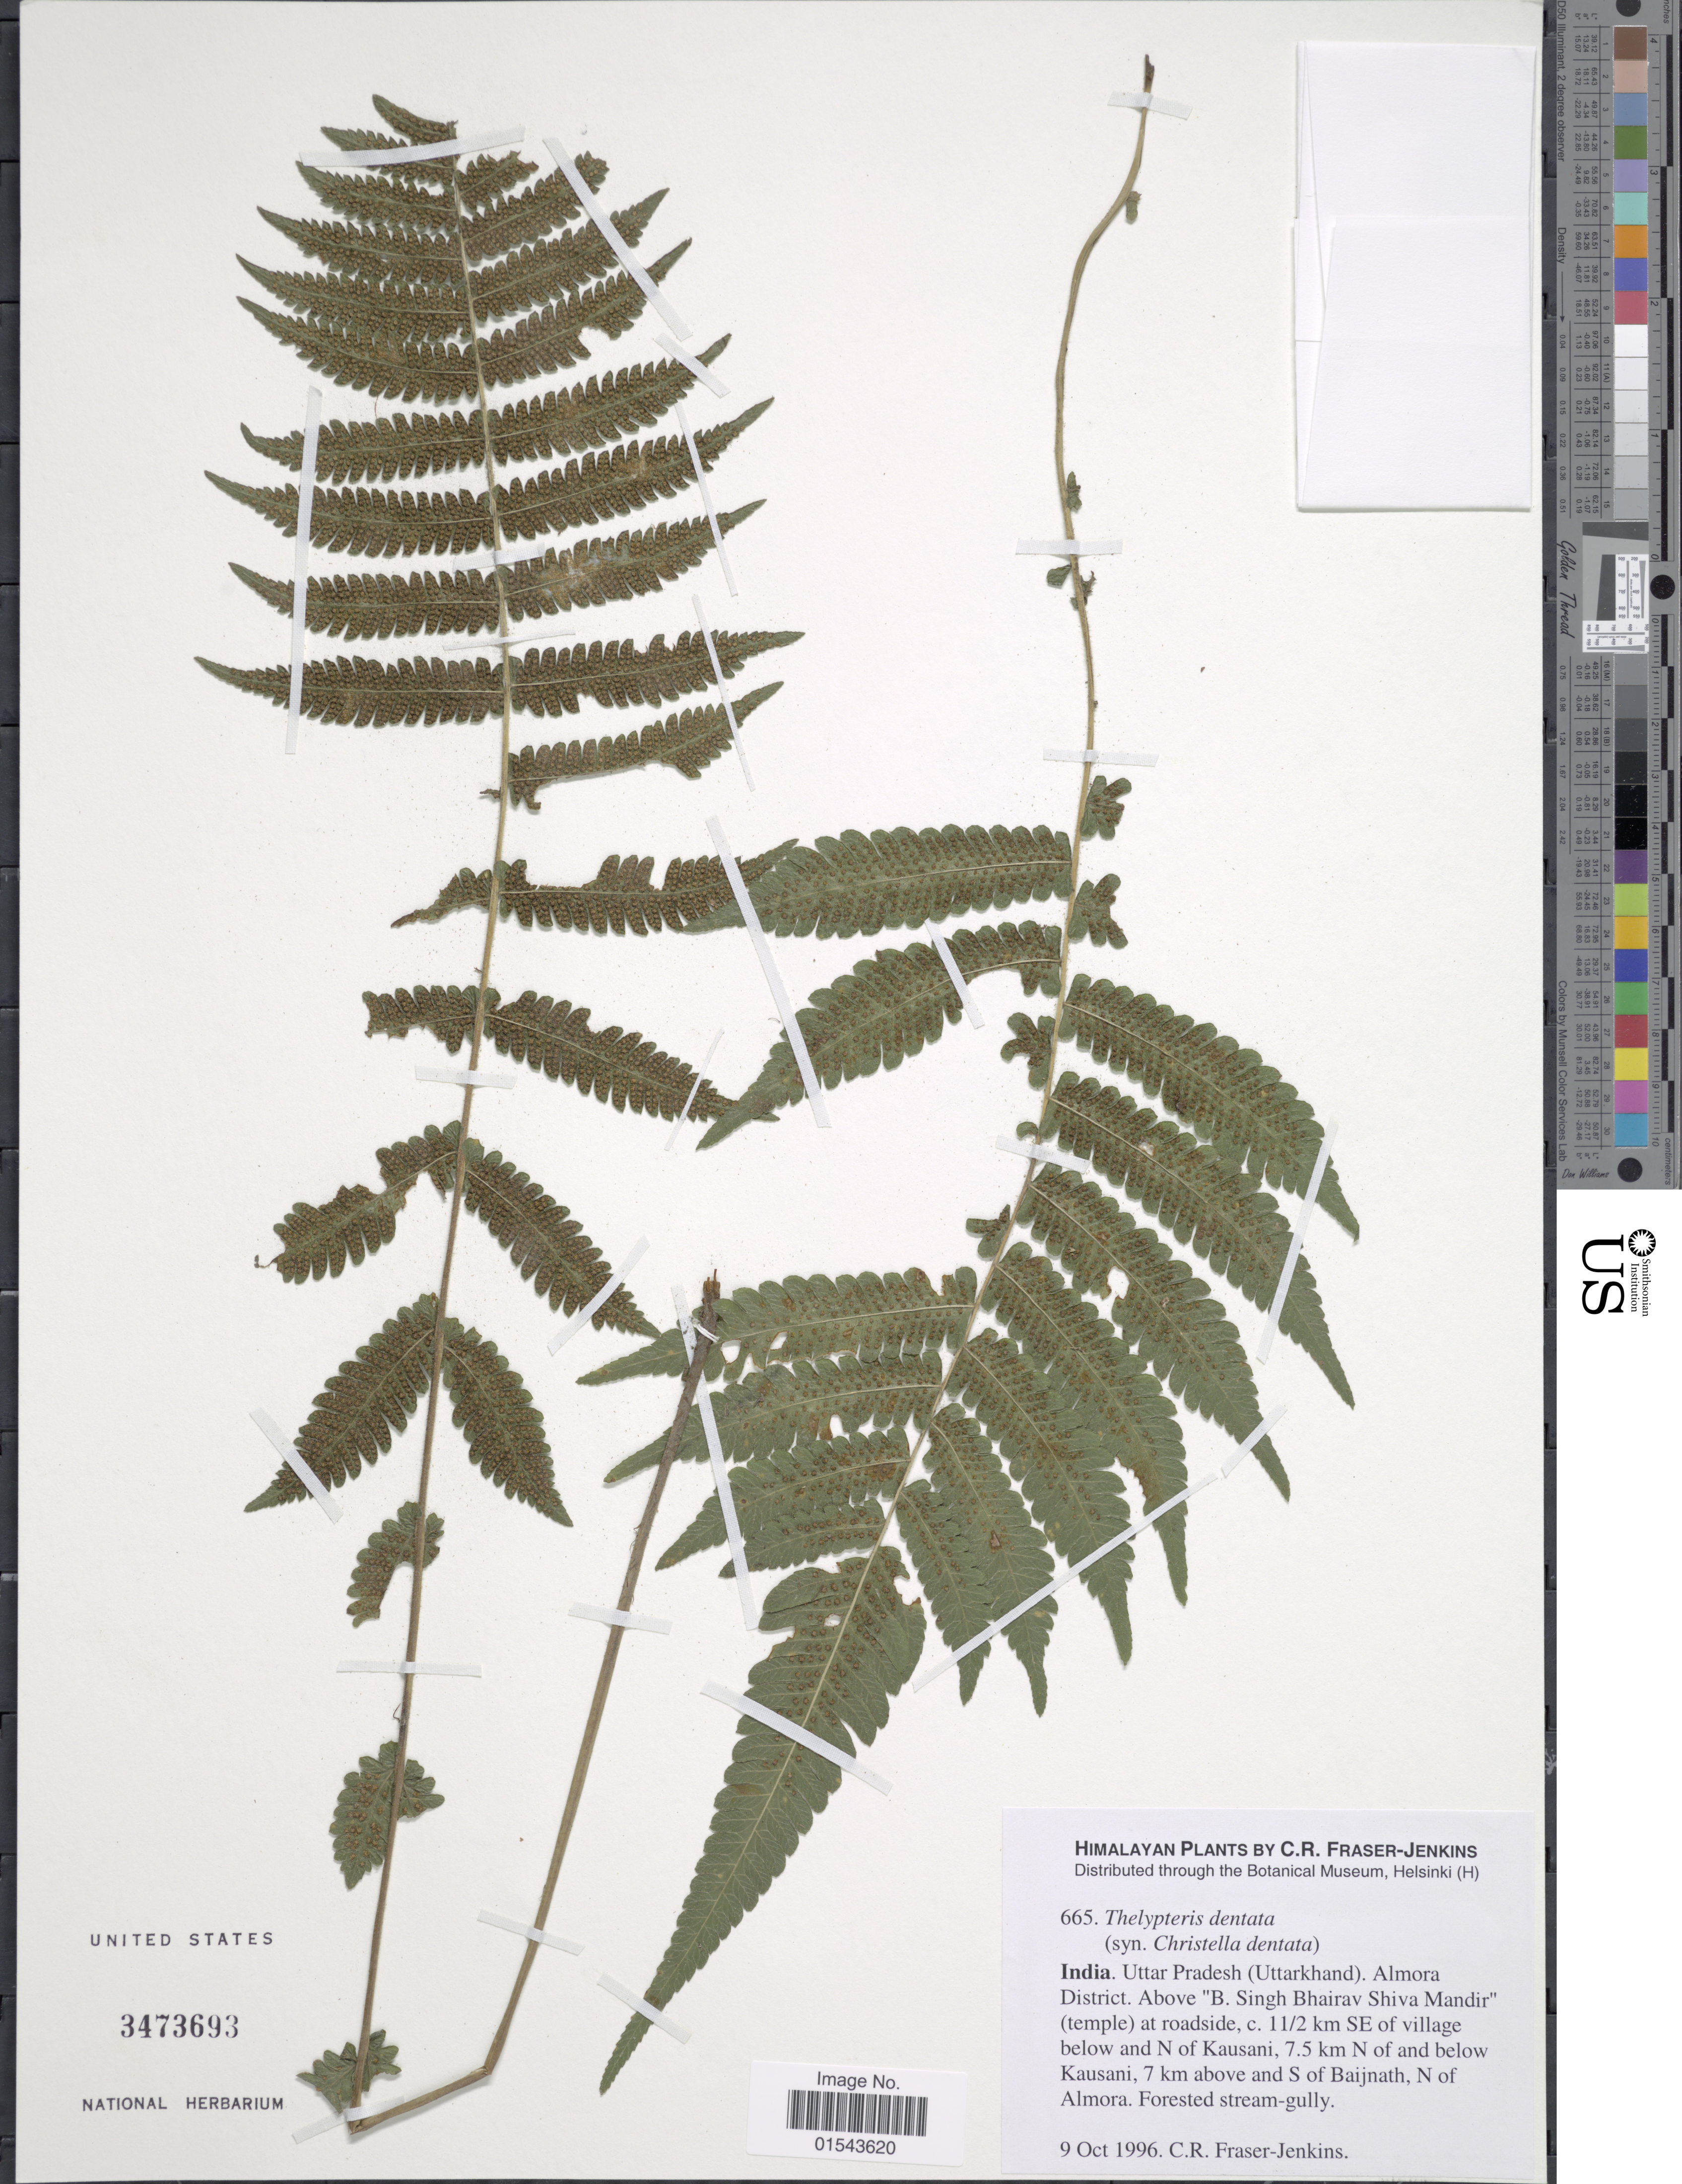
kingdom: Plantae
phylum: Tracheophyta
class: Polypodiopsida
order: Polypodiales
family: Thelypteridaceae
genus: Christella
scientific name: Christella dentata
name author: (Forssk.) Brownsey & Jermy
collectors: C. R. Fraser-Jenkins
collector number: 665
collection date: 1996-10-09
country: India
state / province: Uttar Pradesh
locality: Himalaya, Almor District. Above B. Singh Bhairav Shiva Mandir (temple) at roadside, 11/2 km SE of village below and N. of Kausani, 7.5 km N of and below Kausani, 7 km above and S of Baijnath, N of Almora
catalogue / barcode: US 3473693